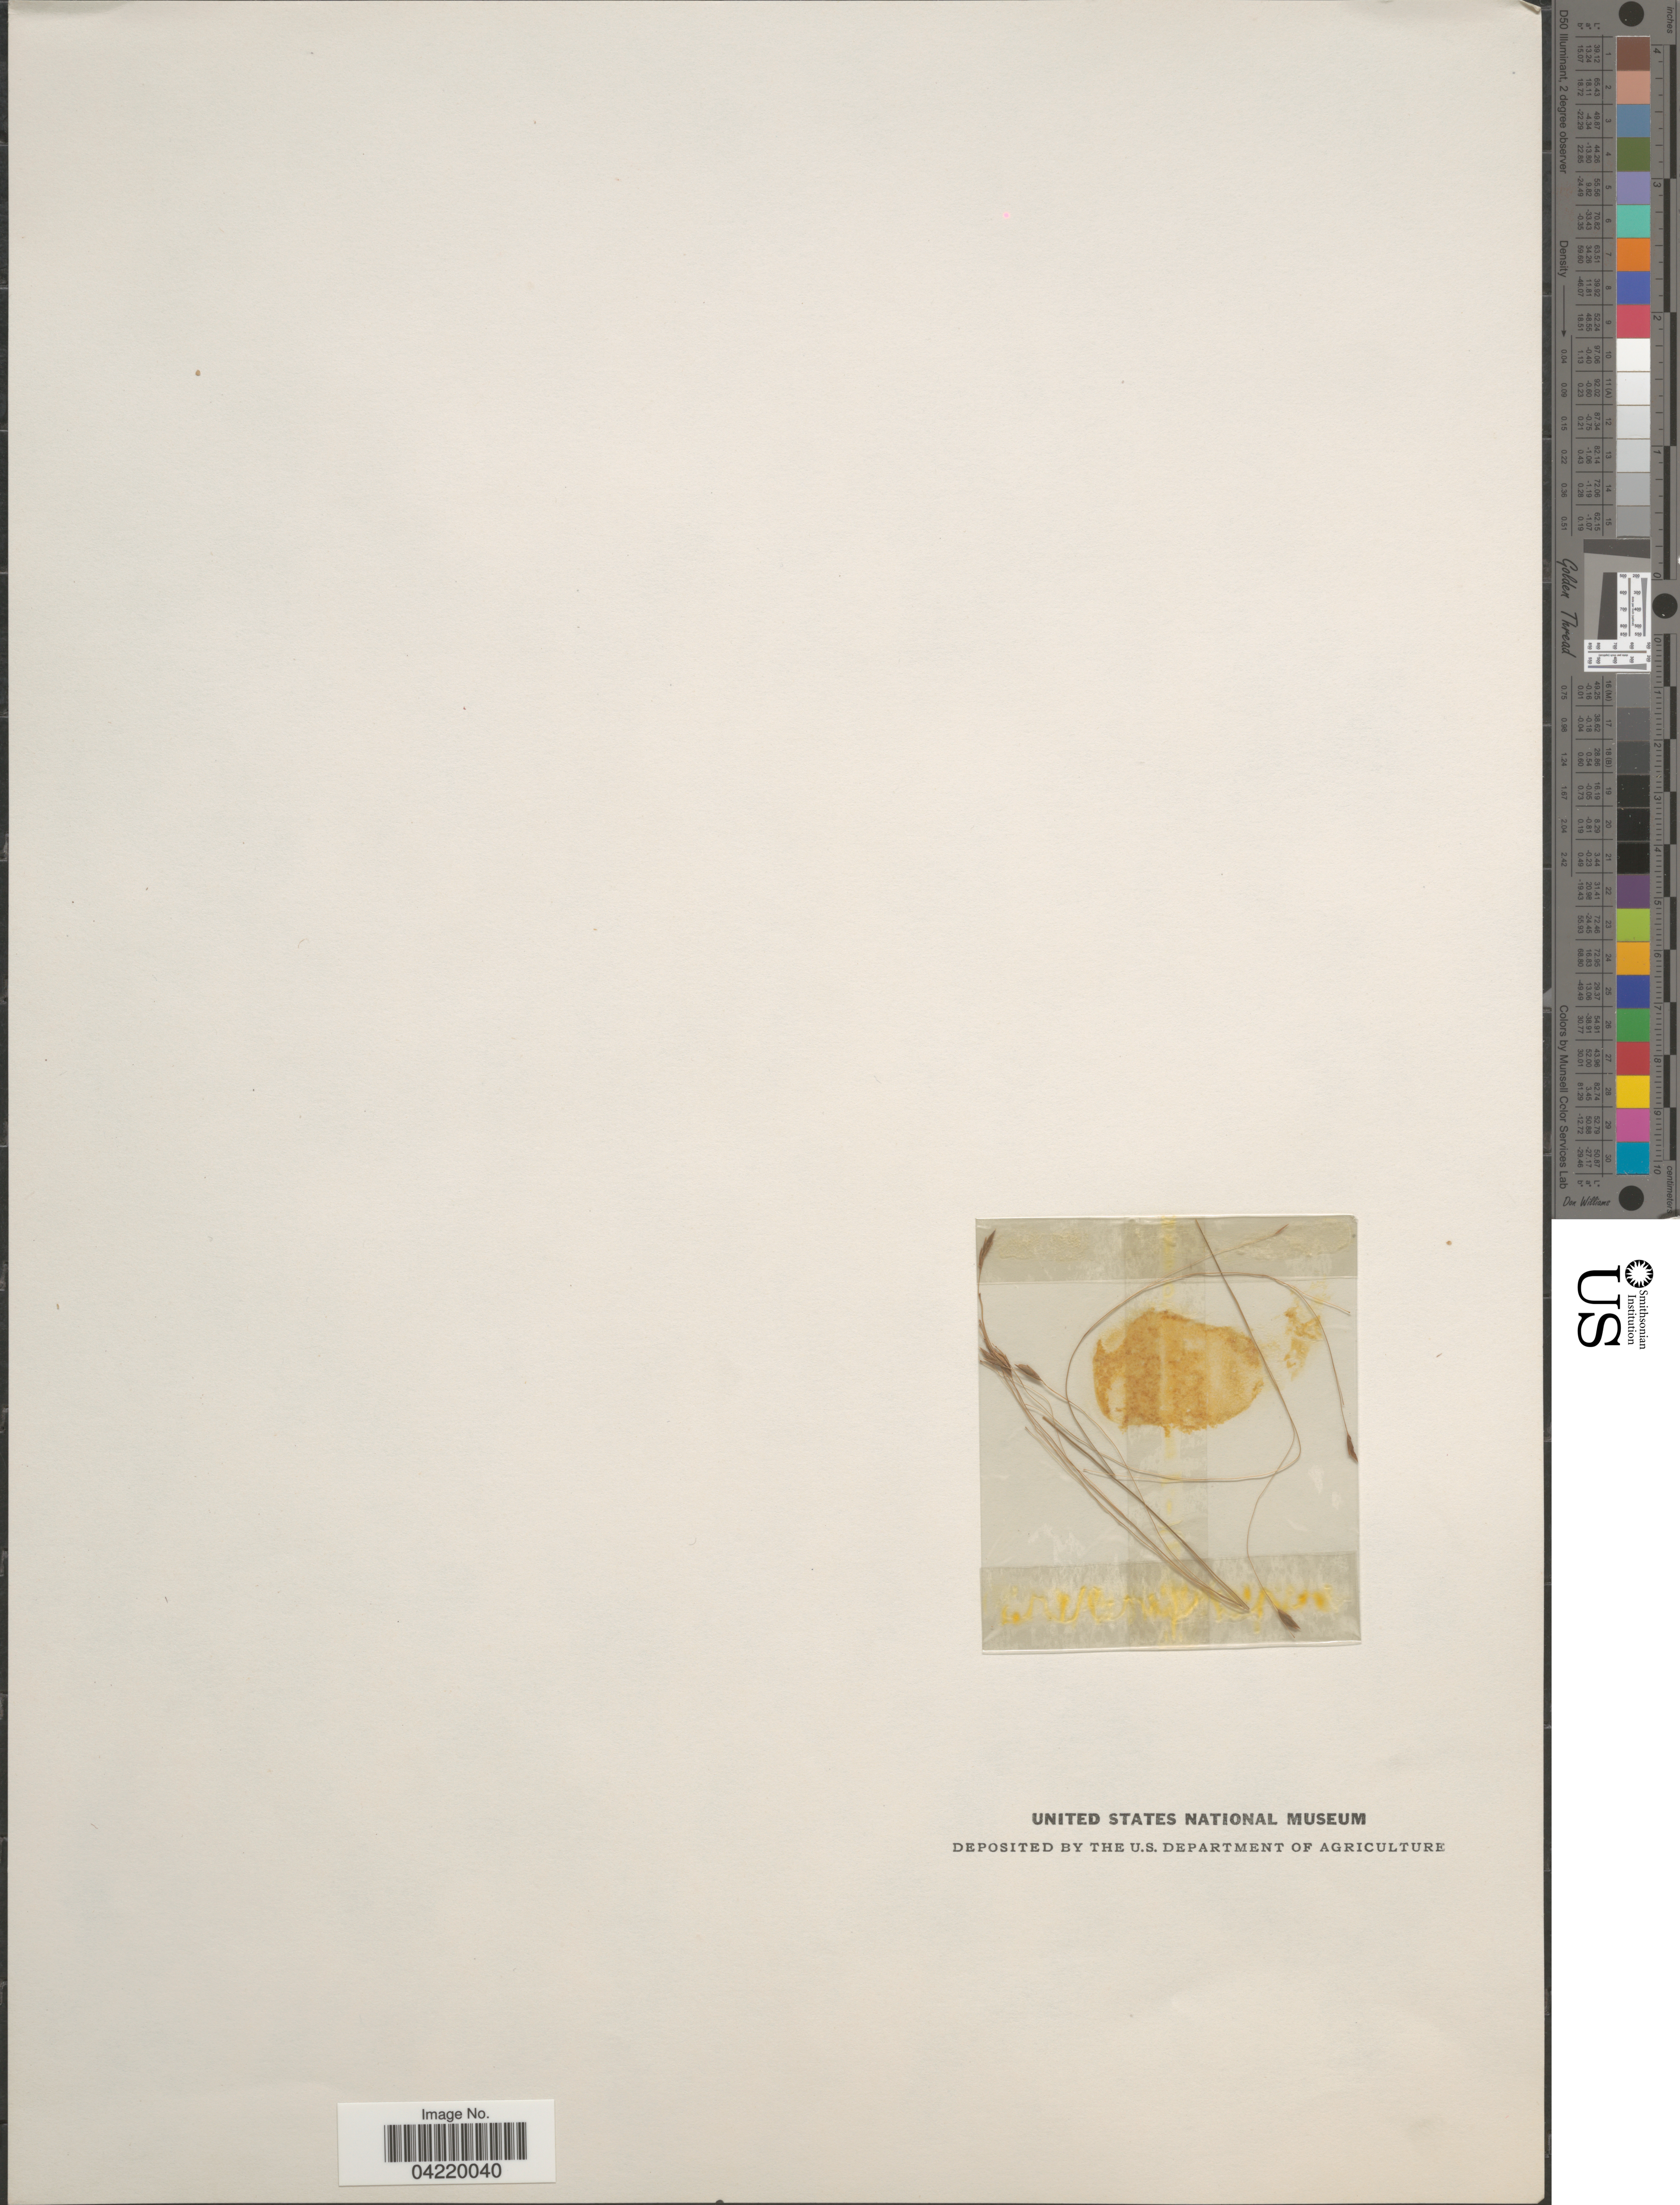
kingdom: Plantae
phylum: Tracheophyta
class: Liliopsida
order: Poales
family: Poaceae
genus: Orthoclada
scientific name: Orthoclada laxa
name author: P. Beauv.